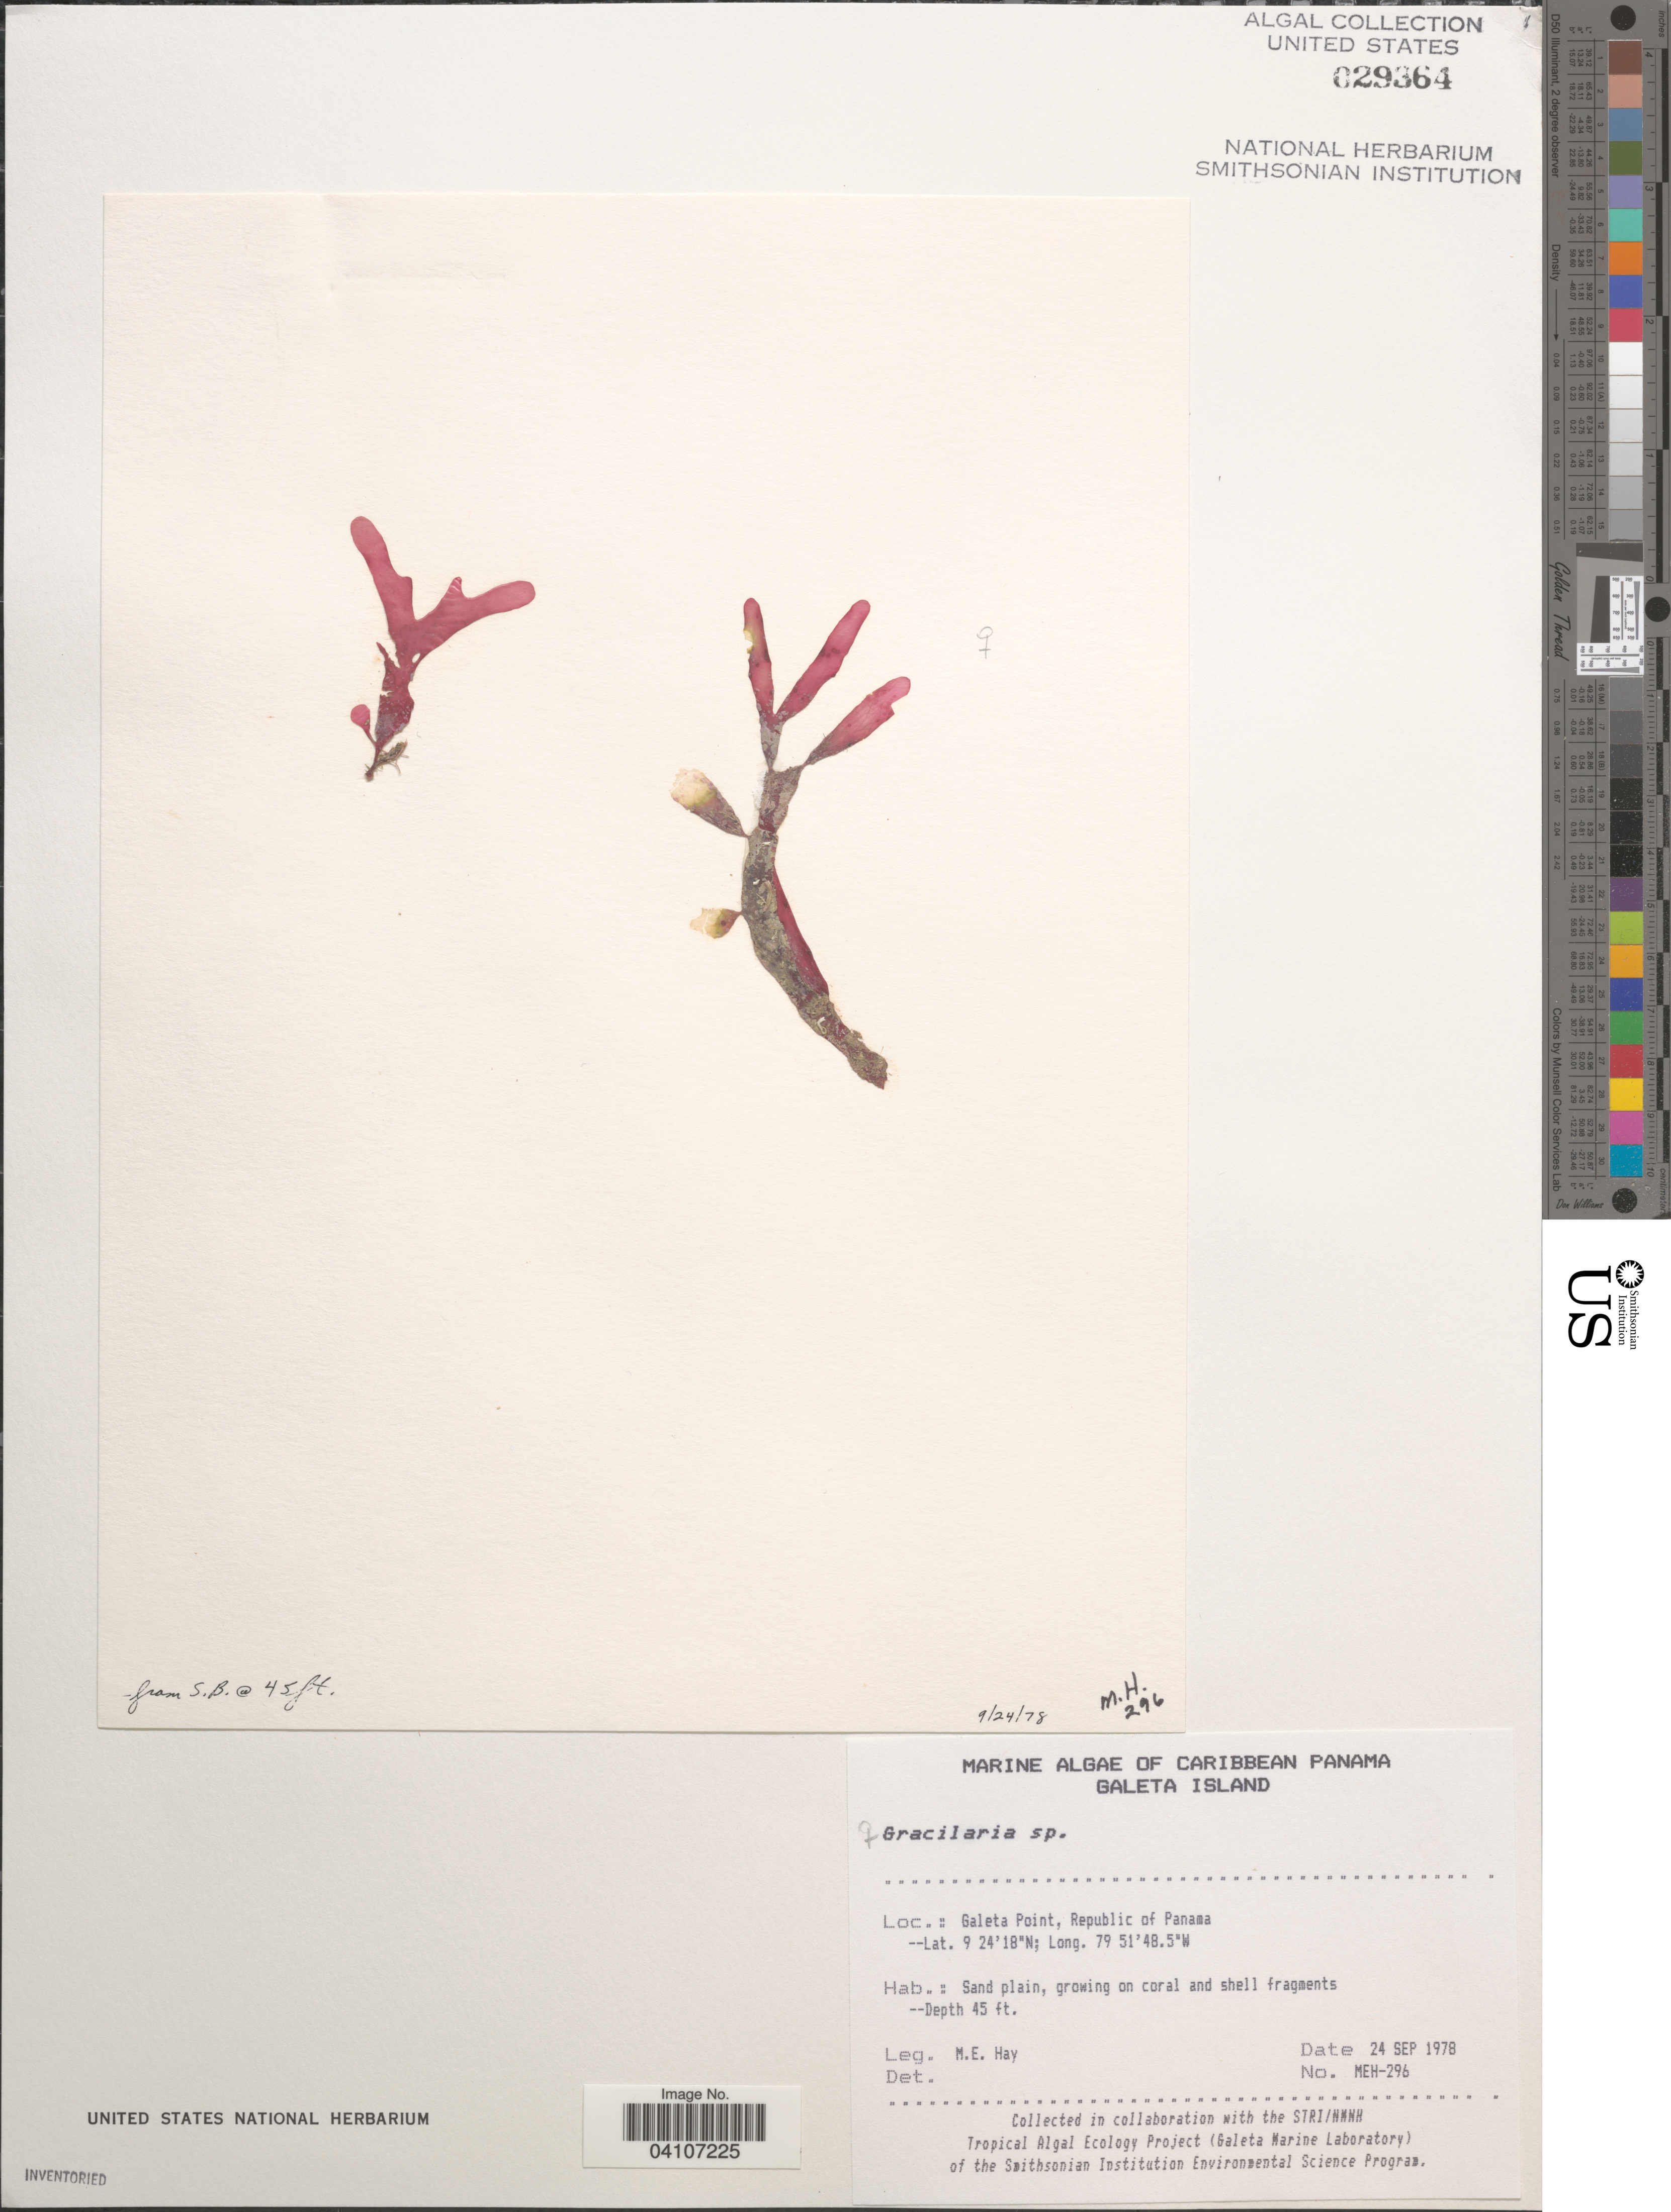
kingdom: Plantae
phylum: Rhodophyta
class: Florideophyceae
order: Gracilariales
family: Gracilariaceae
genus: Gracilaria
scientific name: Gracilaria sp.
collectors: M. E. Hay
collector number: MEH-296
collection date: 1978-09-24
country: Panama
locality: Caribbean Panama. Galeta Island. Galeta Point, Republic of Panama.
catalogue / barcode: US 29364